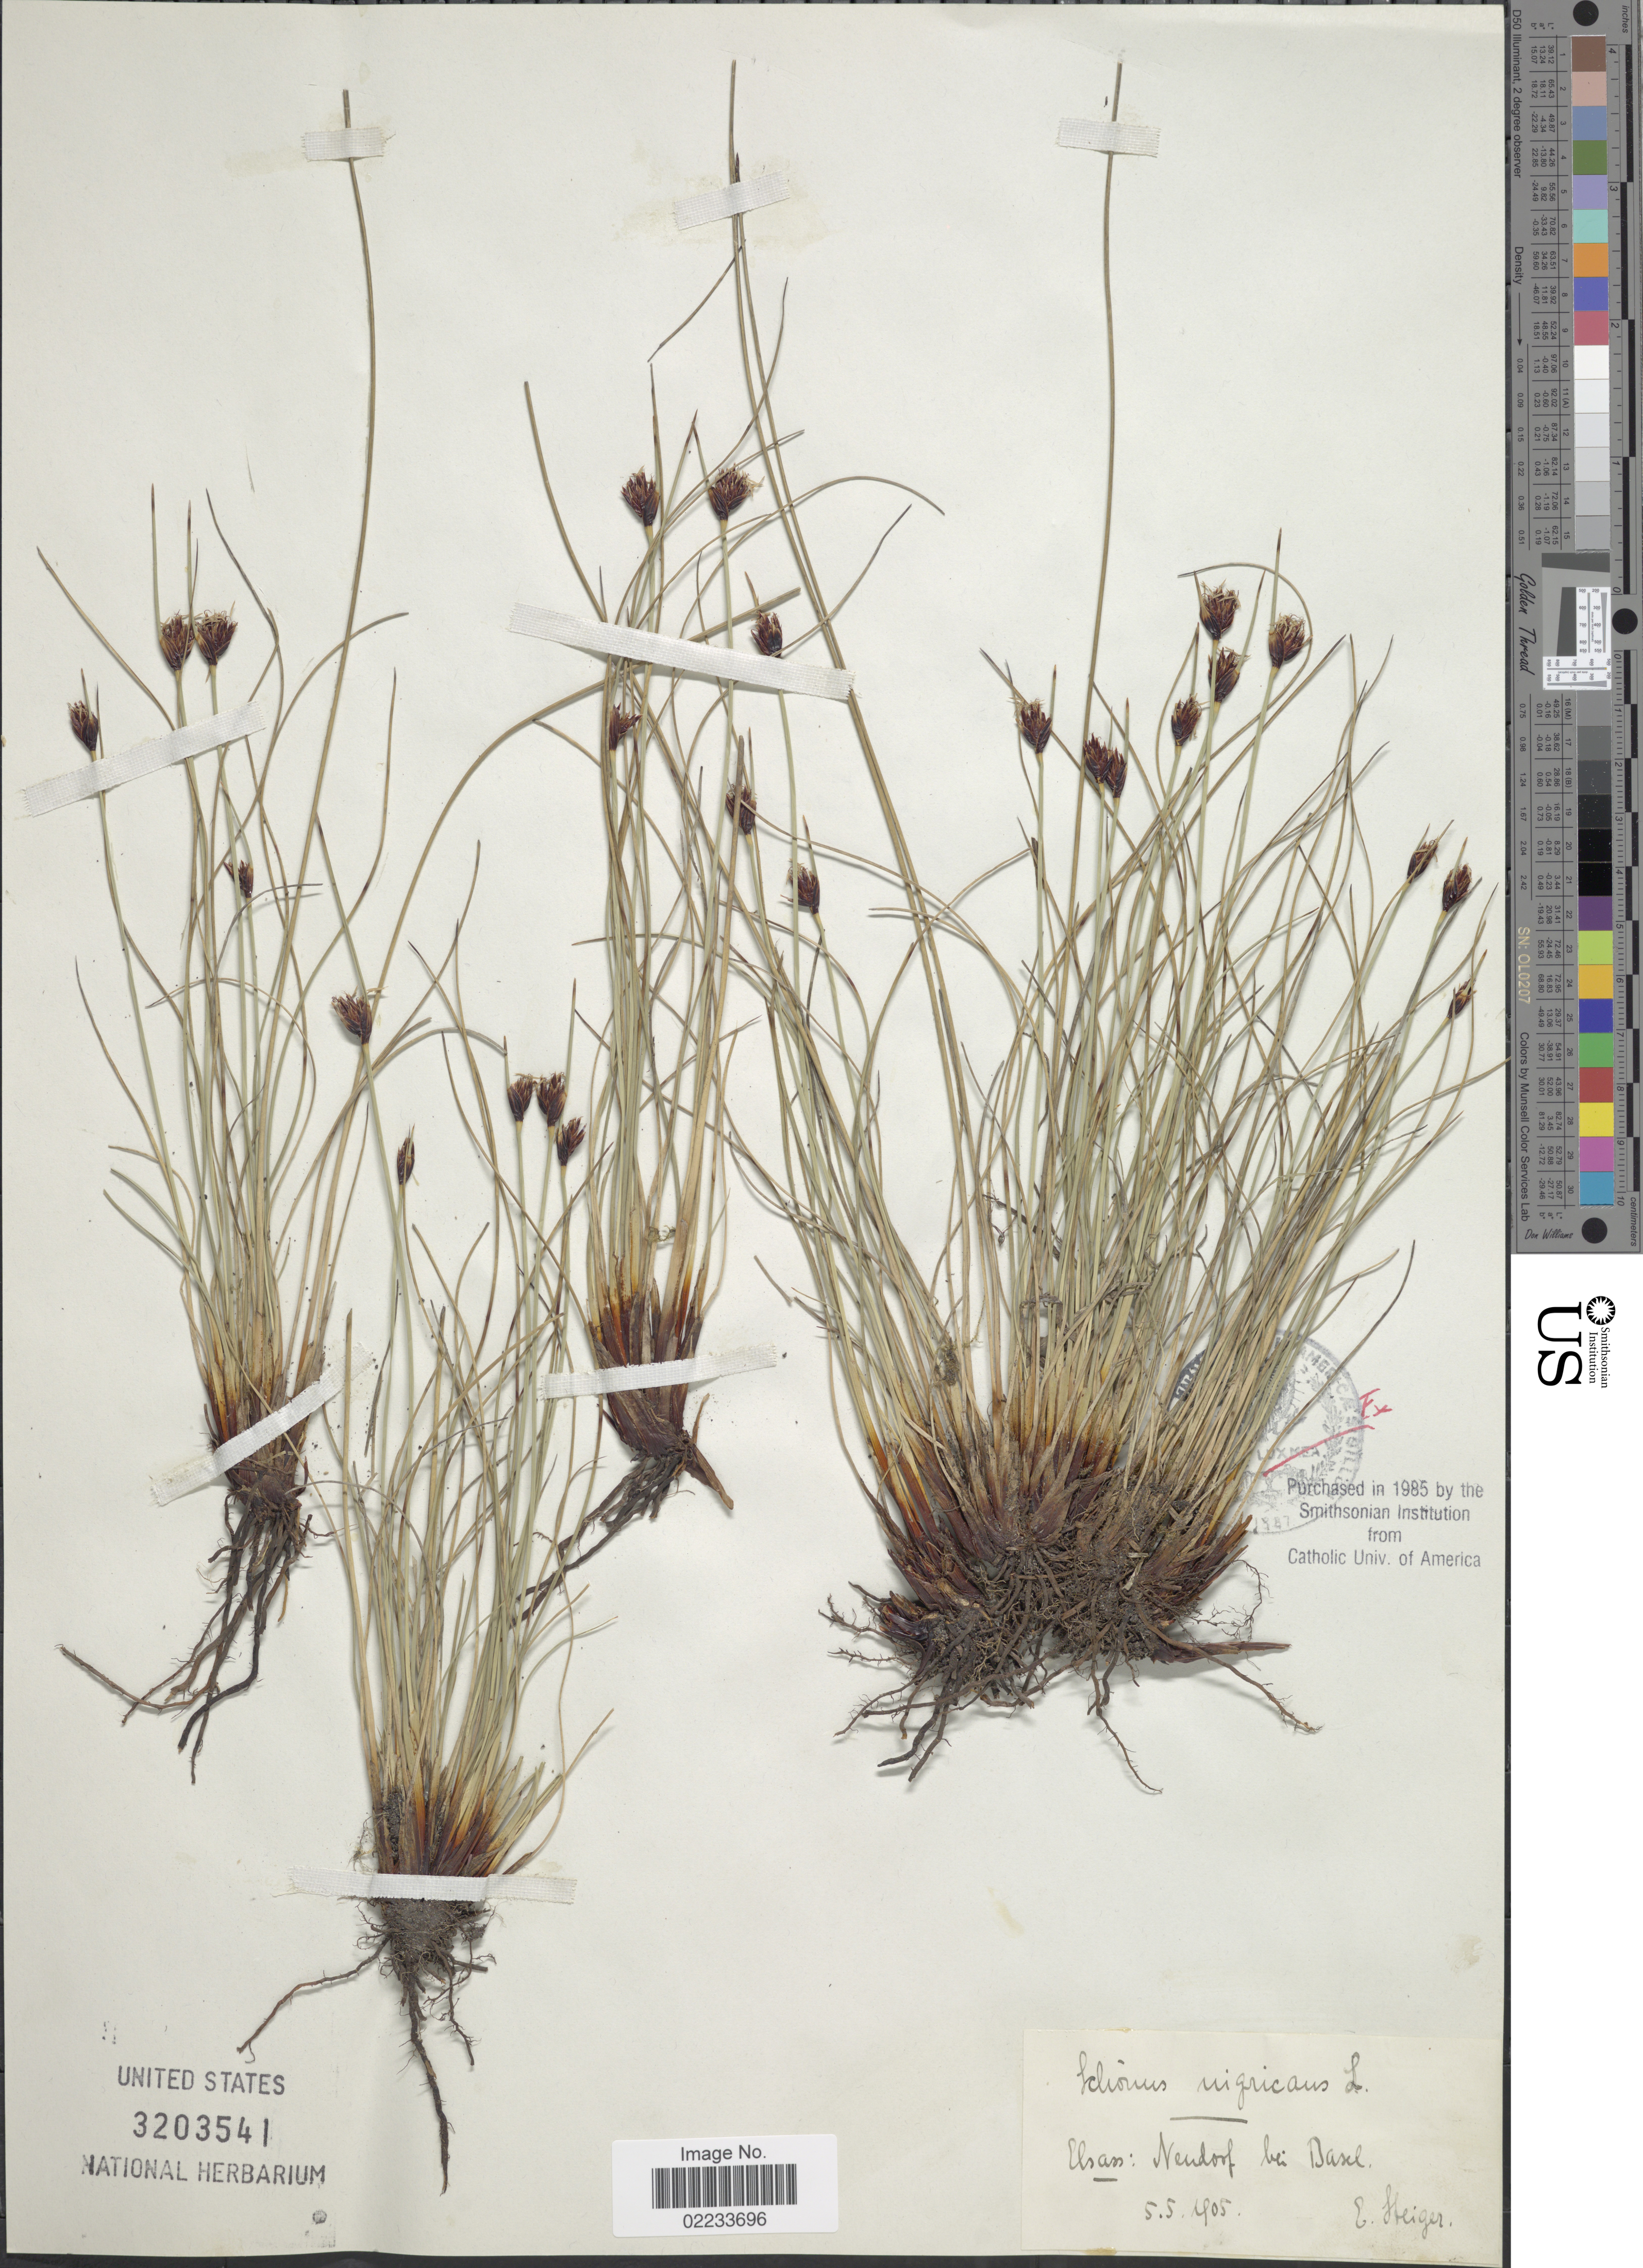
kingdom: Plantae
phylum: Tracheophyta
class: Liliopsida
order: Poales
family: Cyperaceae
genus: Schoenus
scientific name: Schoenus nigricans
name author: L.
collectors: E. Steiger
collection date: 1905-05-05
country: Switzerland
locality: Elsass: Neudorf bei Basel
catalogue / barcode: US 3203541